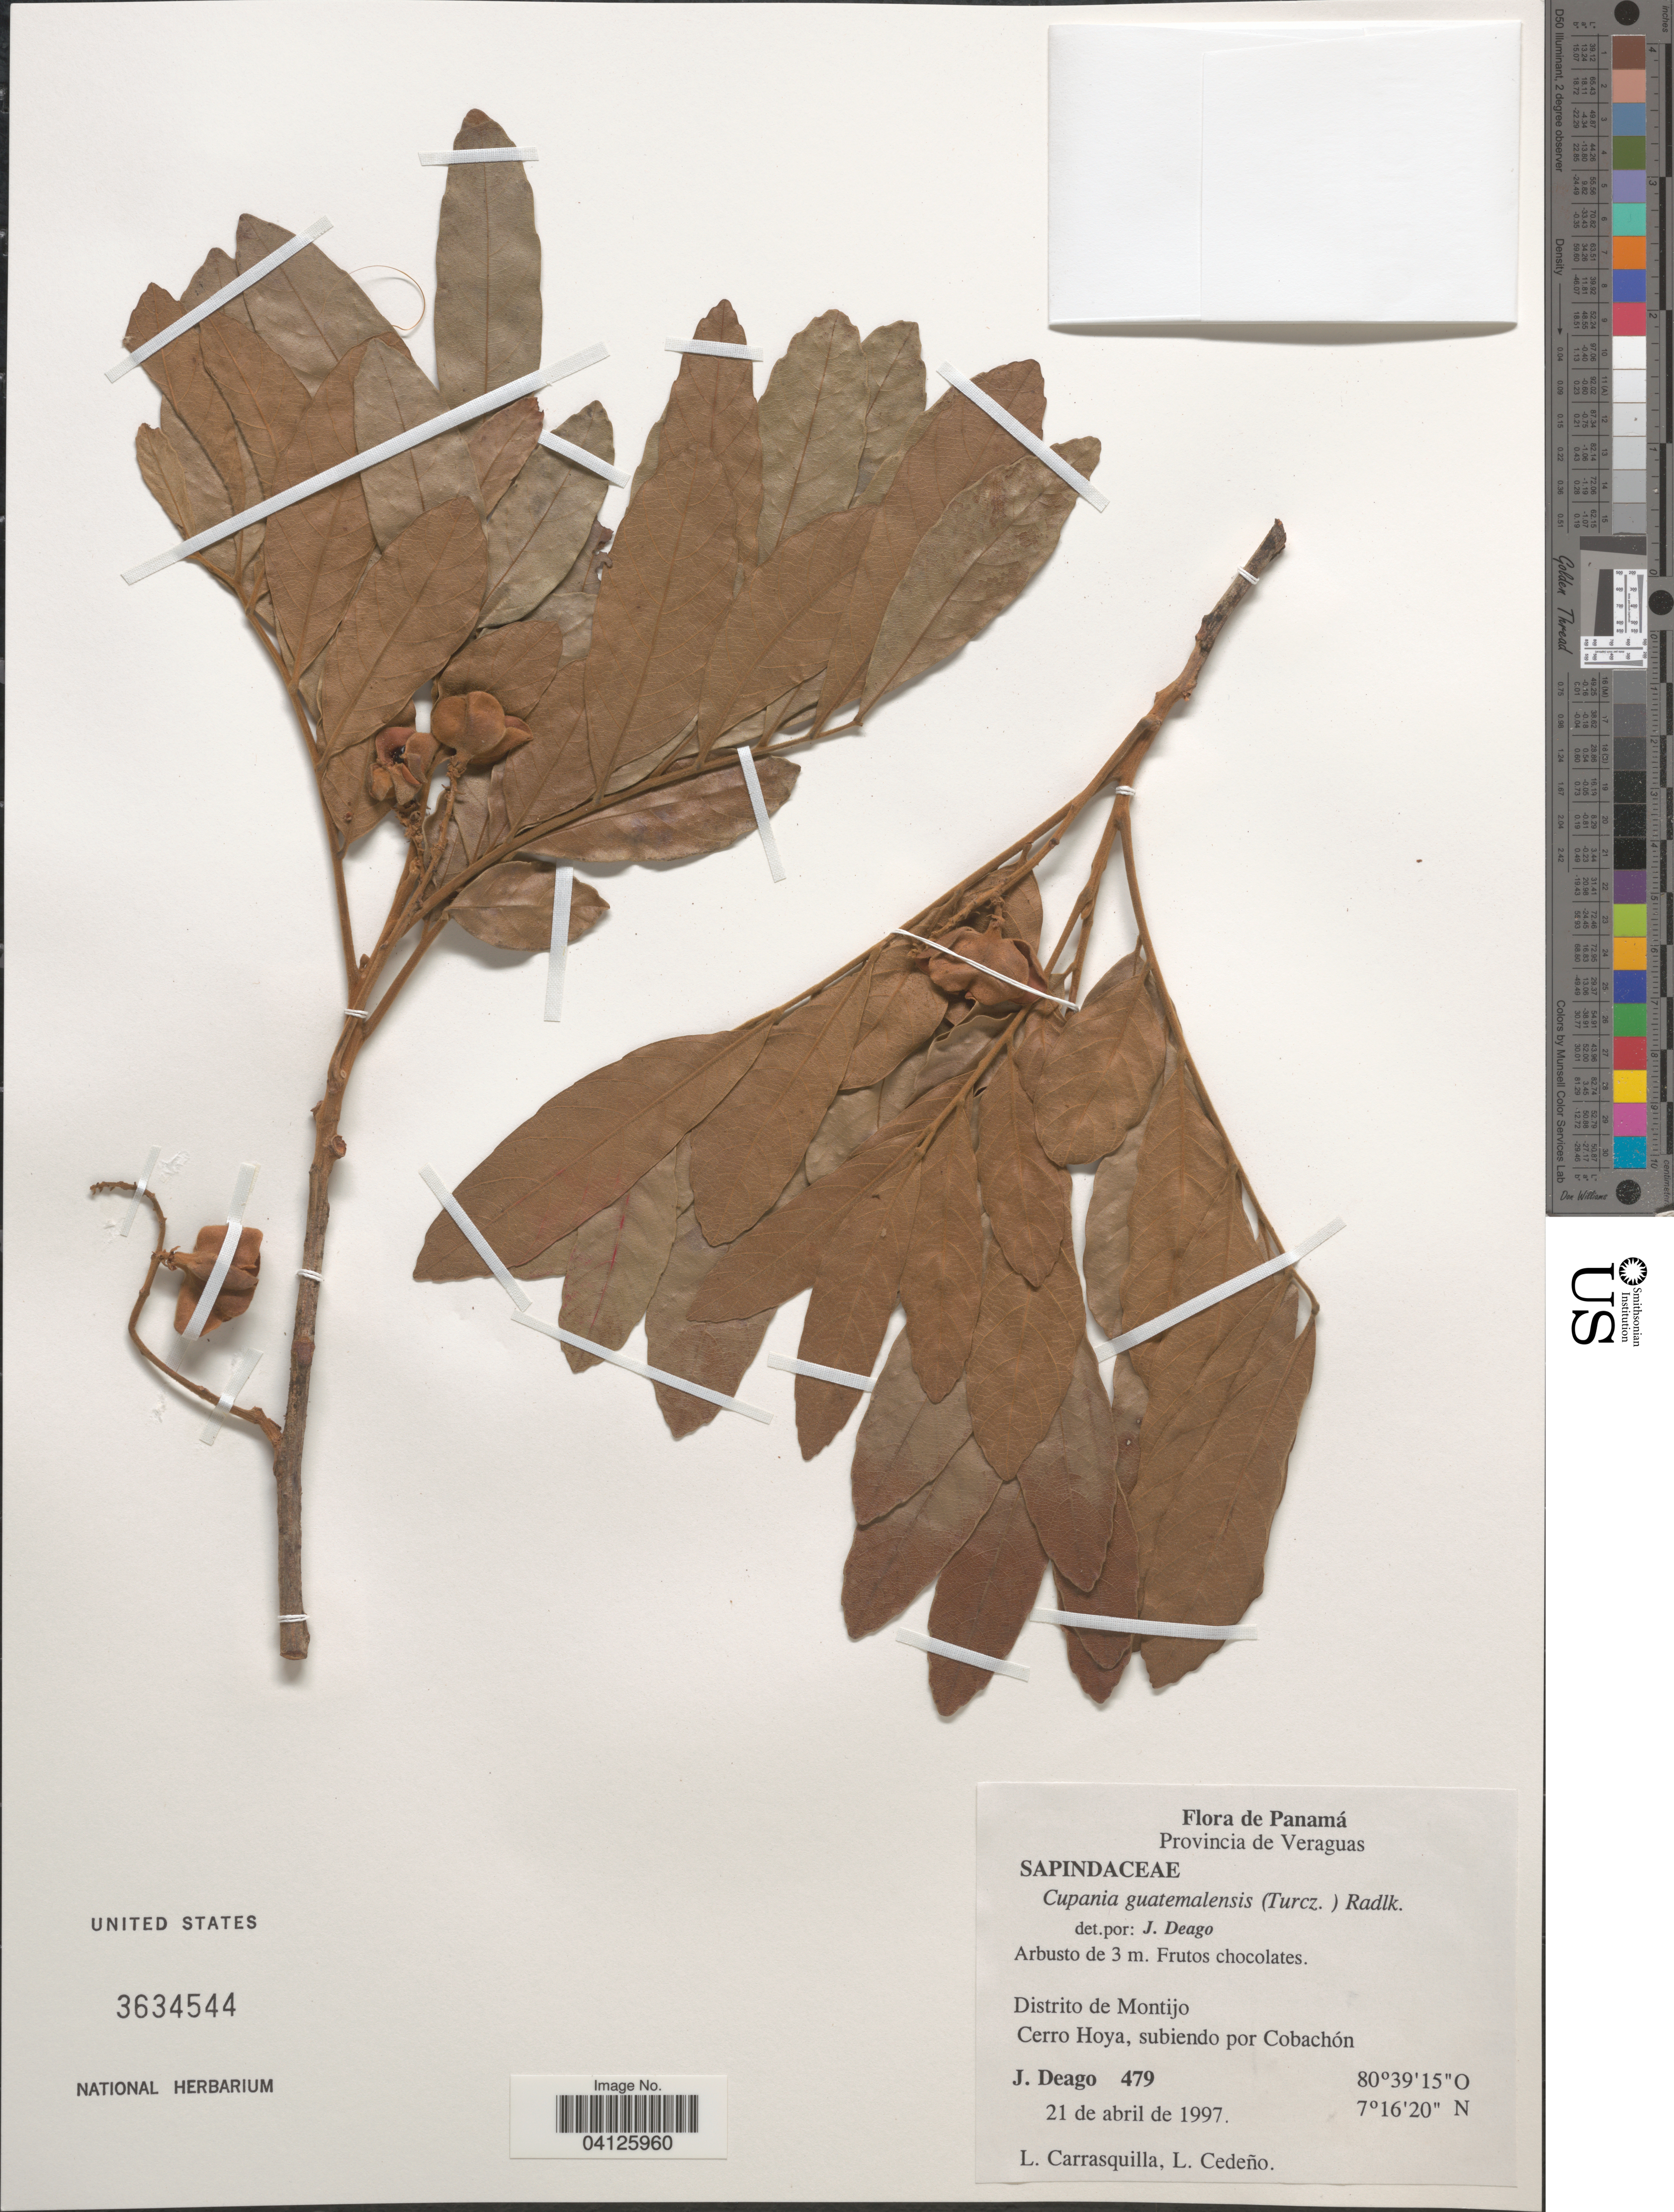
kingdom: Plantae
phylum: Tracheophyta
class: Magnoliopsida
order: Sapindales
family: Sapindaceae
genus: Cupania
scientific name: Cupania guatemalensis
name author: (Turcz.) Radlk.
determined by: Acevedo-Rodriguez, P., (US), Smithsonian Institution - National Museum of Natural History (UNITED STATES)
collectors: J. Deago, L. Carrasquilla & L. Cedeño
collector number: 479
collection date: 1997-04-21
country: Panama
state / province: Veraguas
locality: Distrito de Montijo. Cerro Hoya, subiendo por Cobachón.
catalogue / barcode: US 3634544